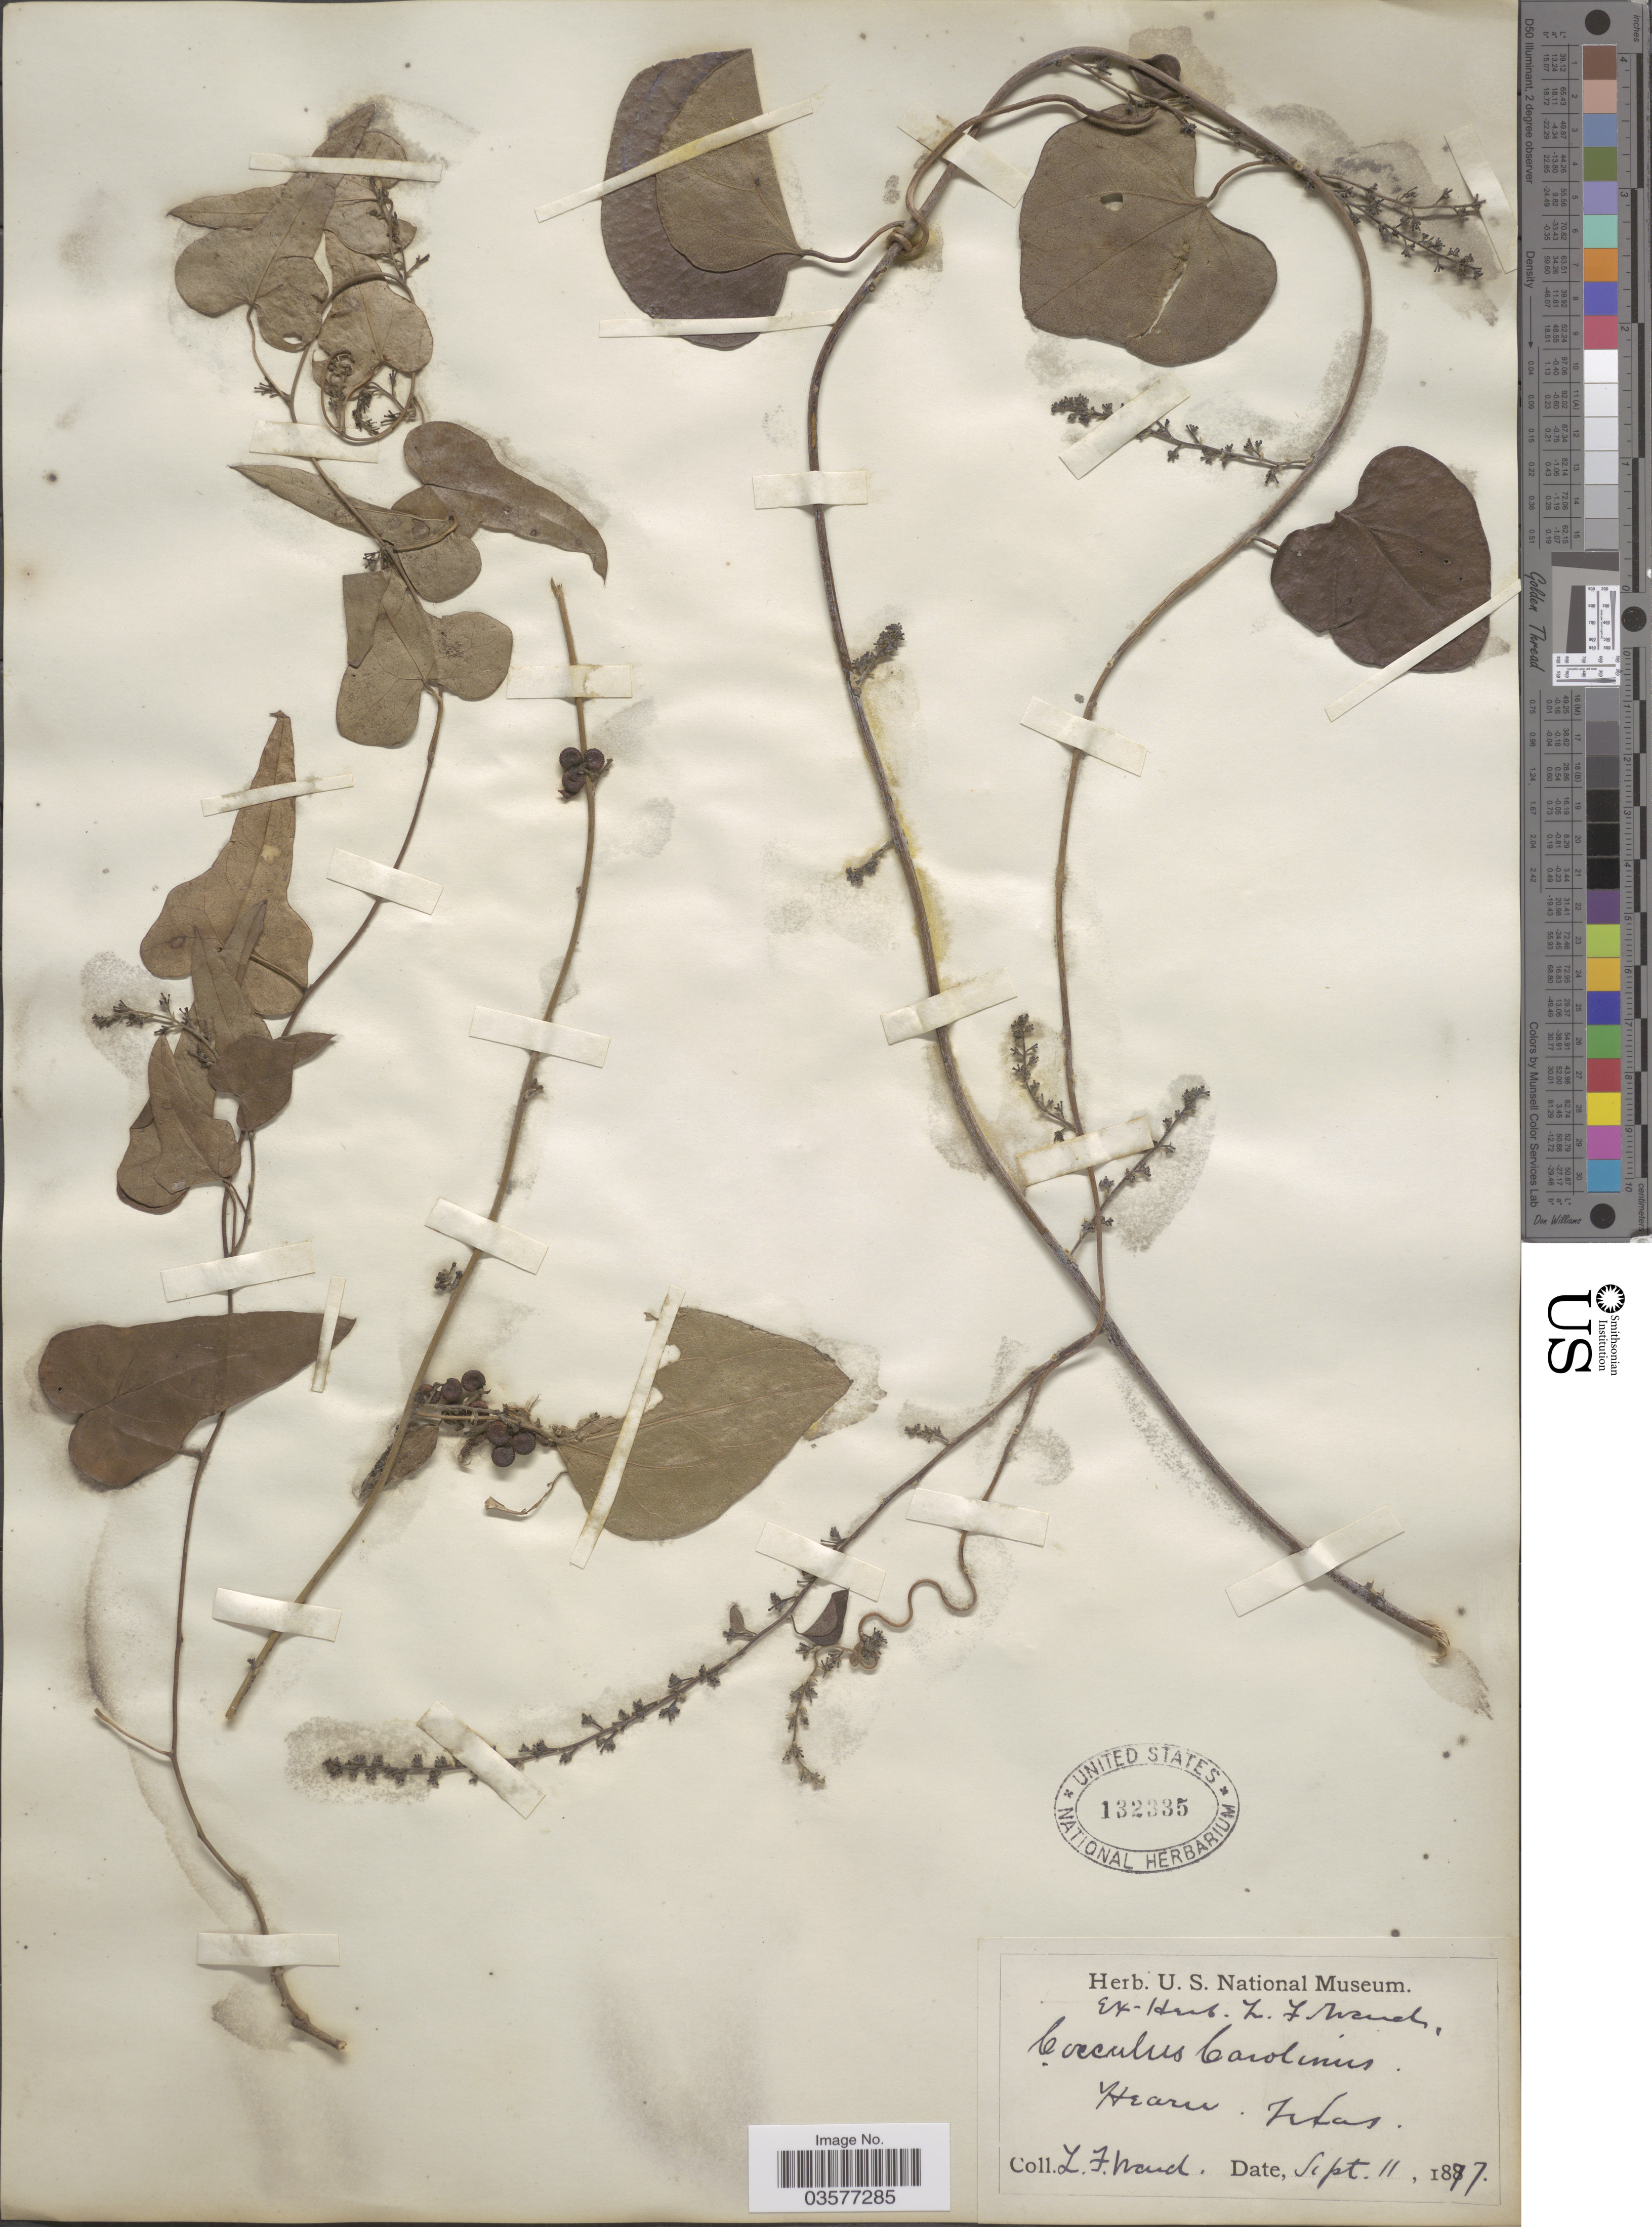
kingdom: Plantae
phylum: Tracheophyta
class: Magnoliopsida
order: Ranunculales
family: Menispermaceae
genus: Cocculus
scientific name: Cocculus carolinus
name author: (L.) DC.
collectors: L. Ward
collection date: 1877-09-11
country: United States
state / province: Texas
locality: Hearne.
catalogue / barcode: US 132335